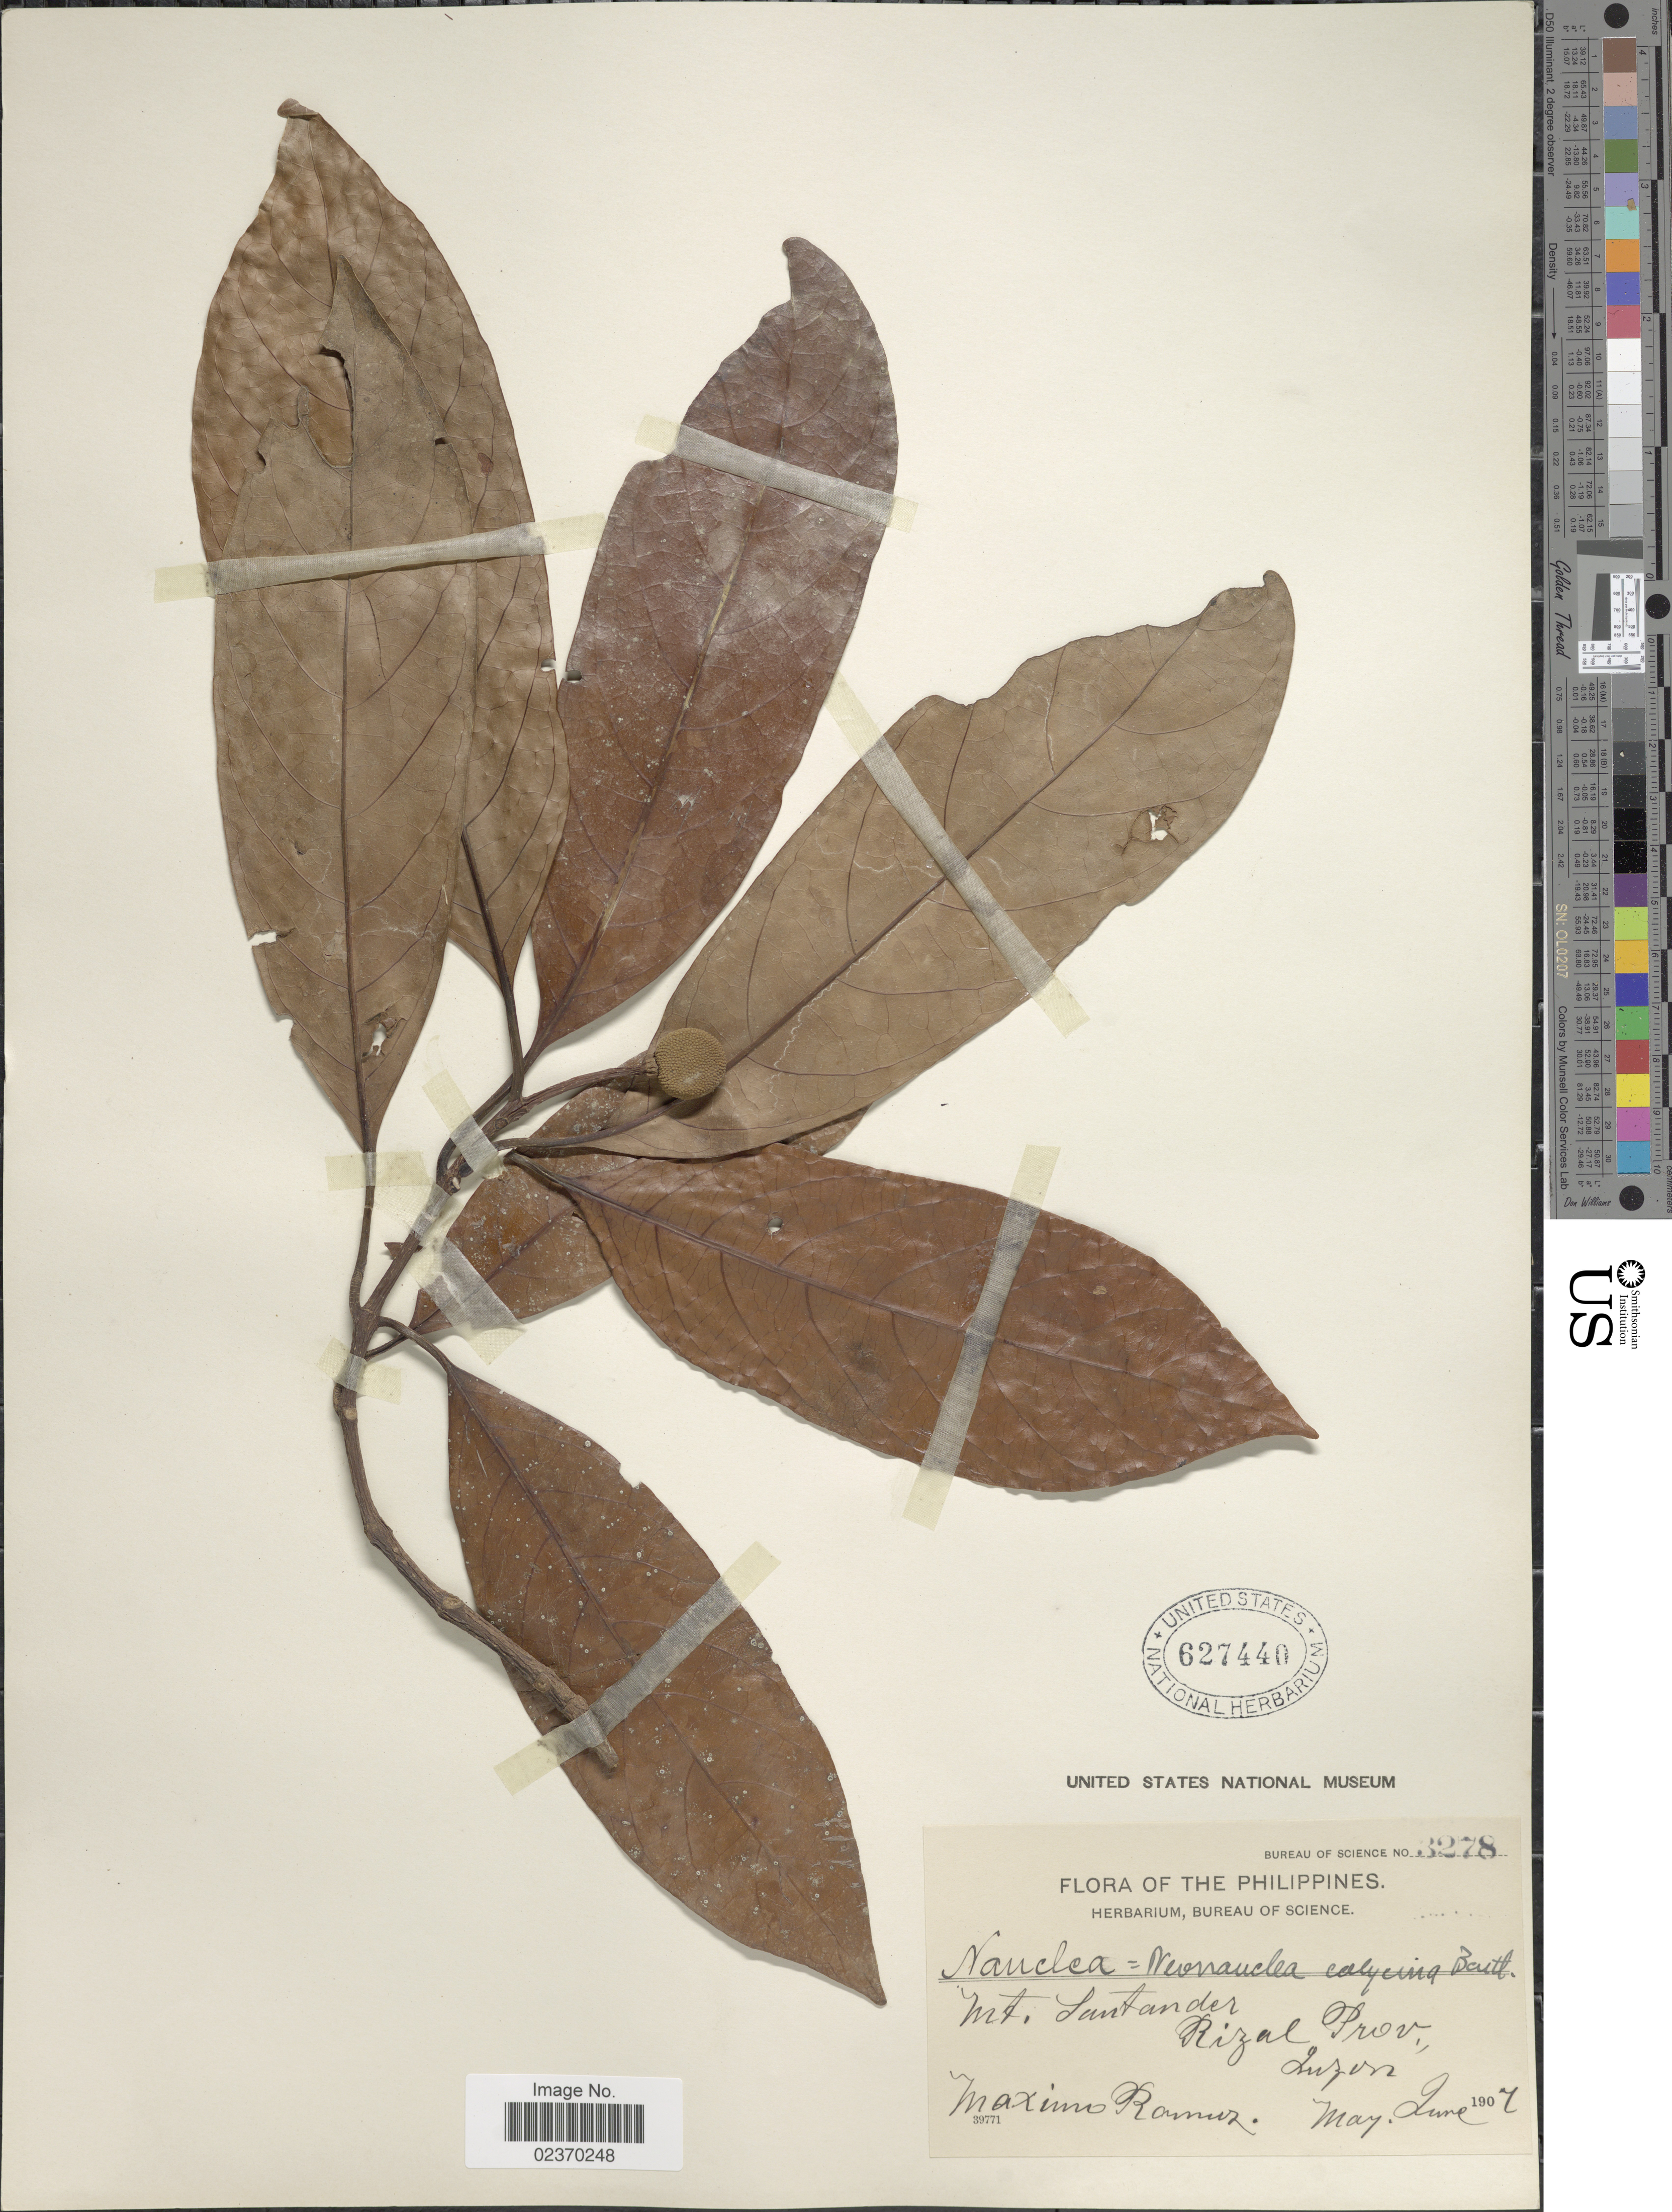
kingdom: Plantae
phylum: Tracheophyta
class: Magnoliopsida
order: Gentianales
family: Rubiaceae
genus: Neonauclea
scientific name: Neonauclea calycina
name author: (Bartl. ex DC.) Merr.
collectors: M. Ramos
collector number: Bureau of Science 3278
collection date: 1907-05/1907-06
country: Philippines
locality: Mt Santander, Rizal Prov., Luzon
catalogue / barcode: US 627440